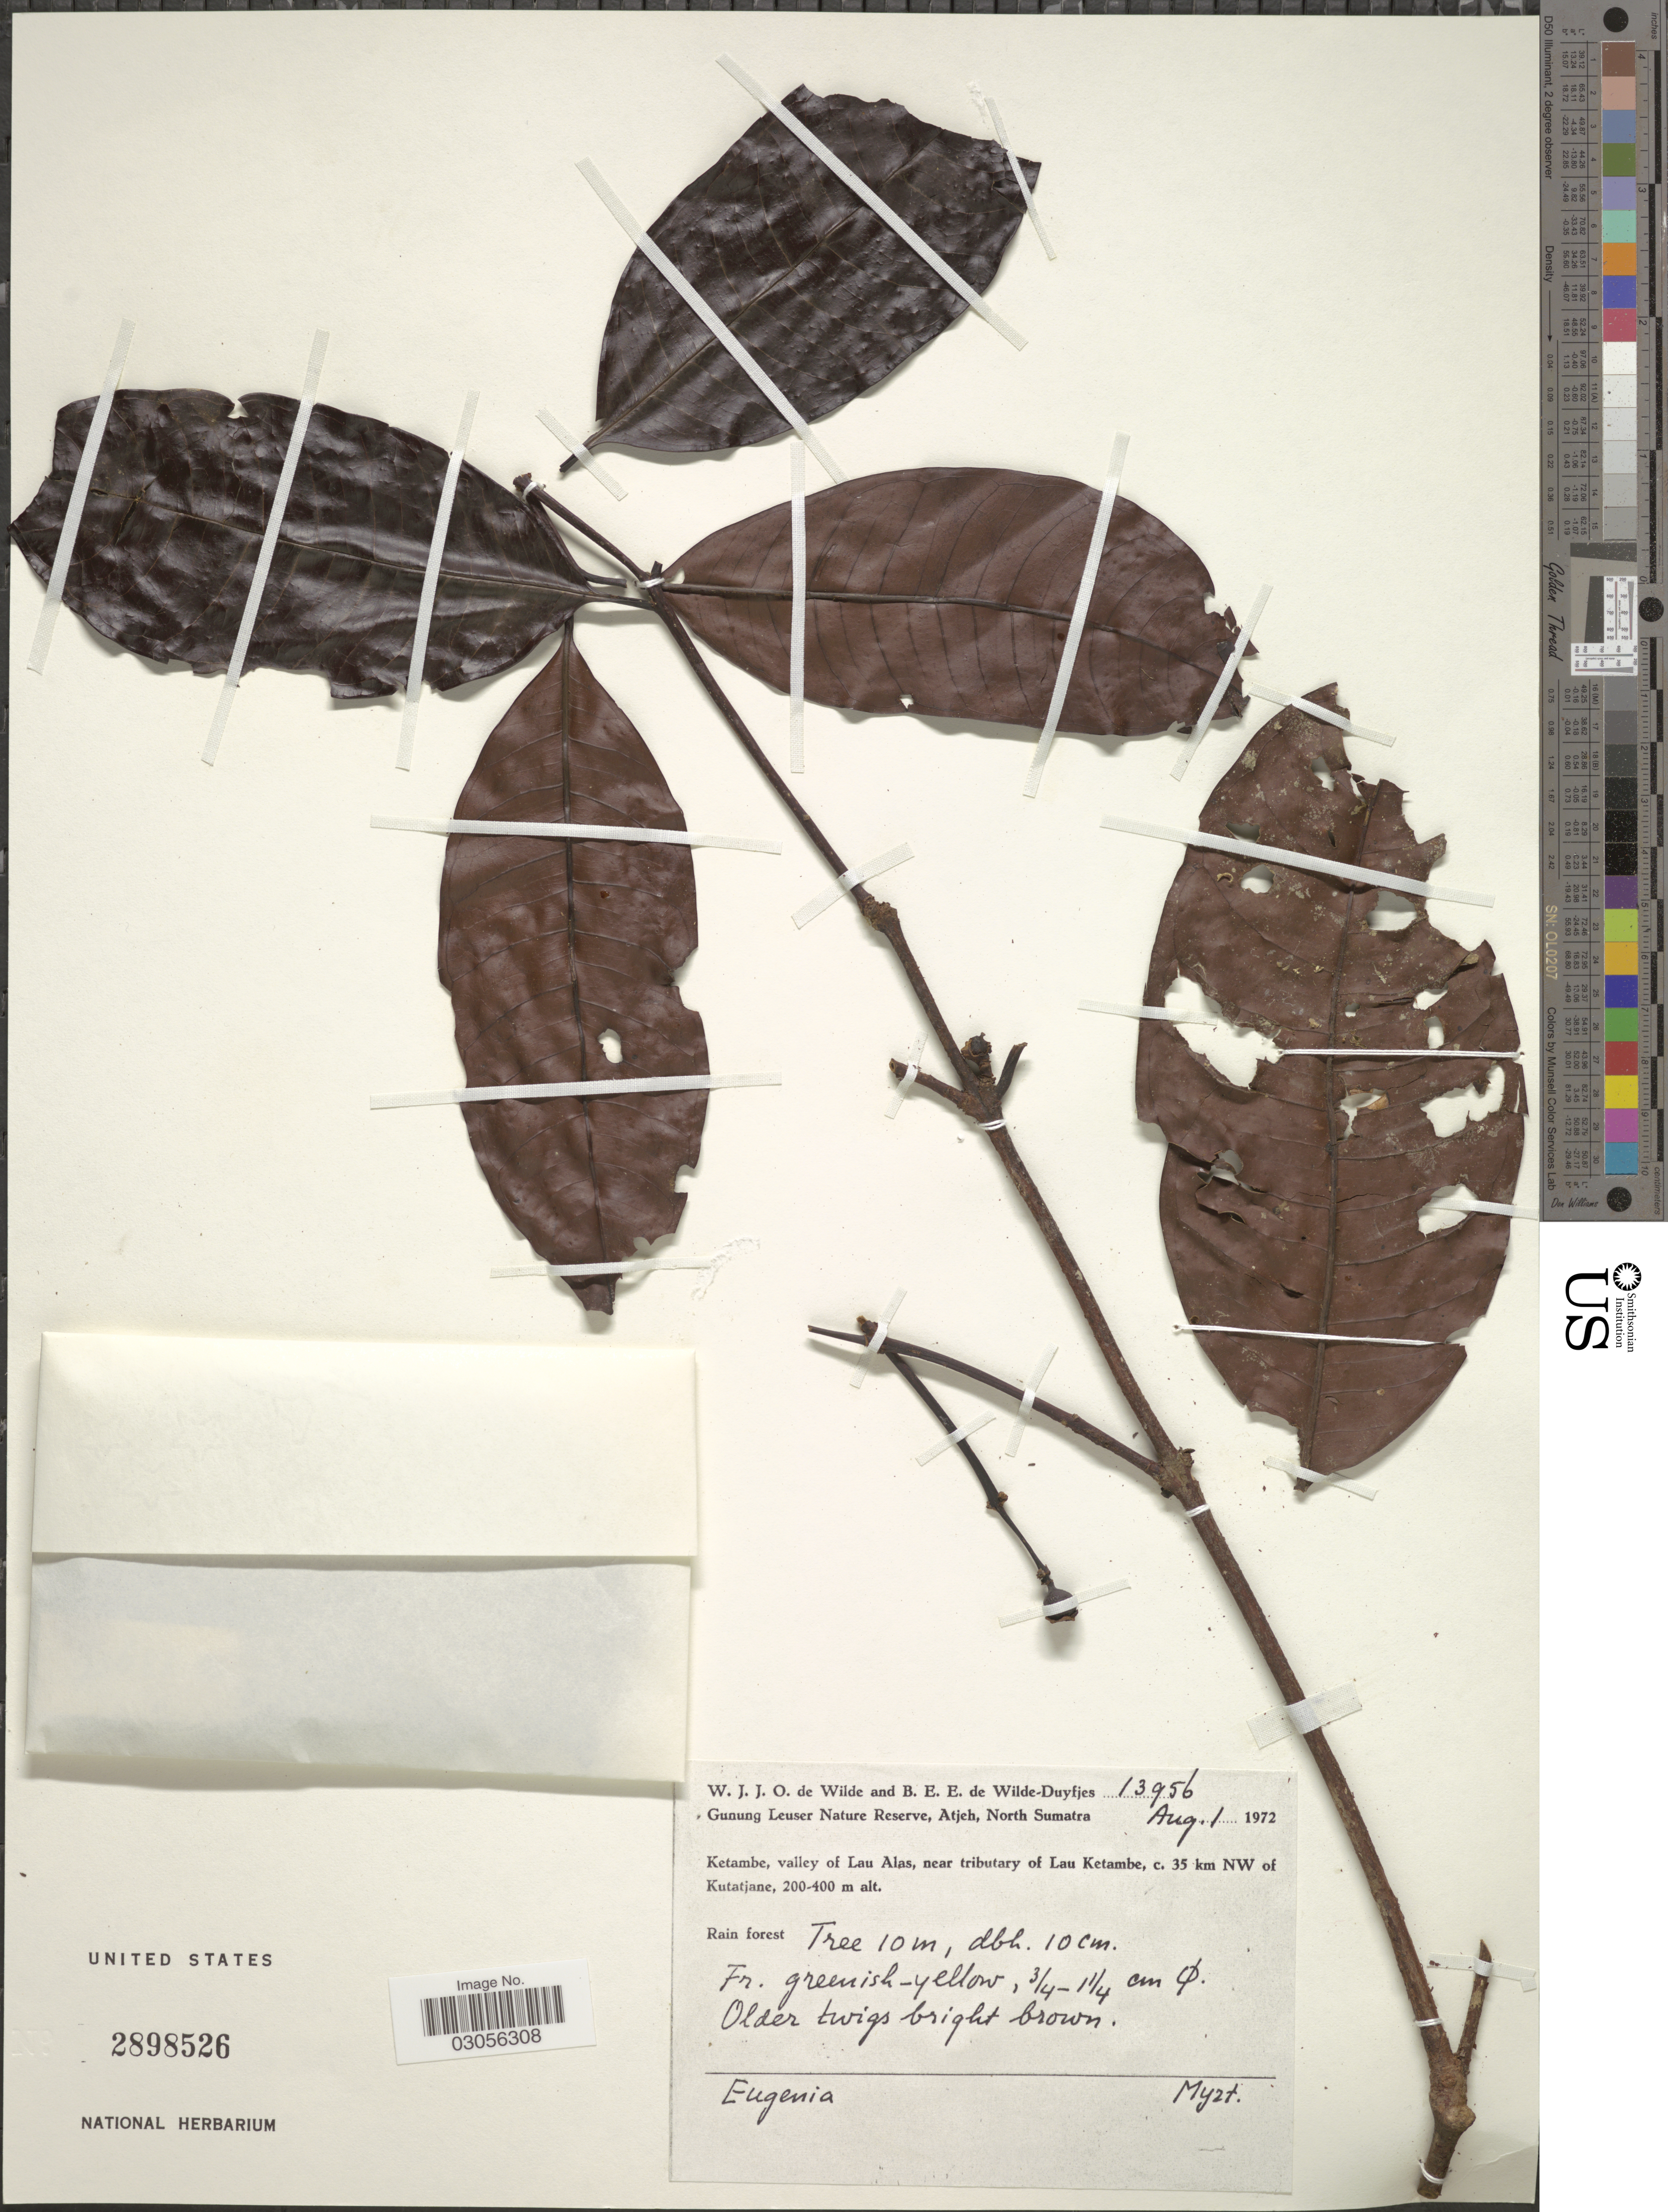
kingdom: Plantae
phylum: Tracheophyta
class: Magnoliopsida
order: Myrtales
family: Myrtaceae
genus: Syzygium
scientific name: Syzygium sp.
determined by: Strong, M. T., (US), Smithsonian Institution - National Museum of Natural History (UNITED STATES)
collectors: W. J. de Wilde & B. E. de Wilde-Duyfjes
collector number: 13956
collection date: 1972-08-01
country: Indonesia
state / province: Sumatra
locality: Gunung Leuser Nature Reserve, Atjeh, North Sumatra. Ketambe, valley of Lau Alas, near tributary of Lau Ketambe, c. 35 km NW of Kutatjane.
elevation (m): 200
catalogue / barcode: US 2898526